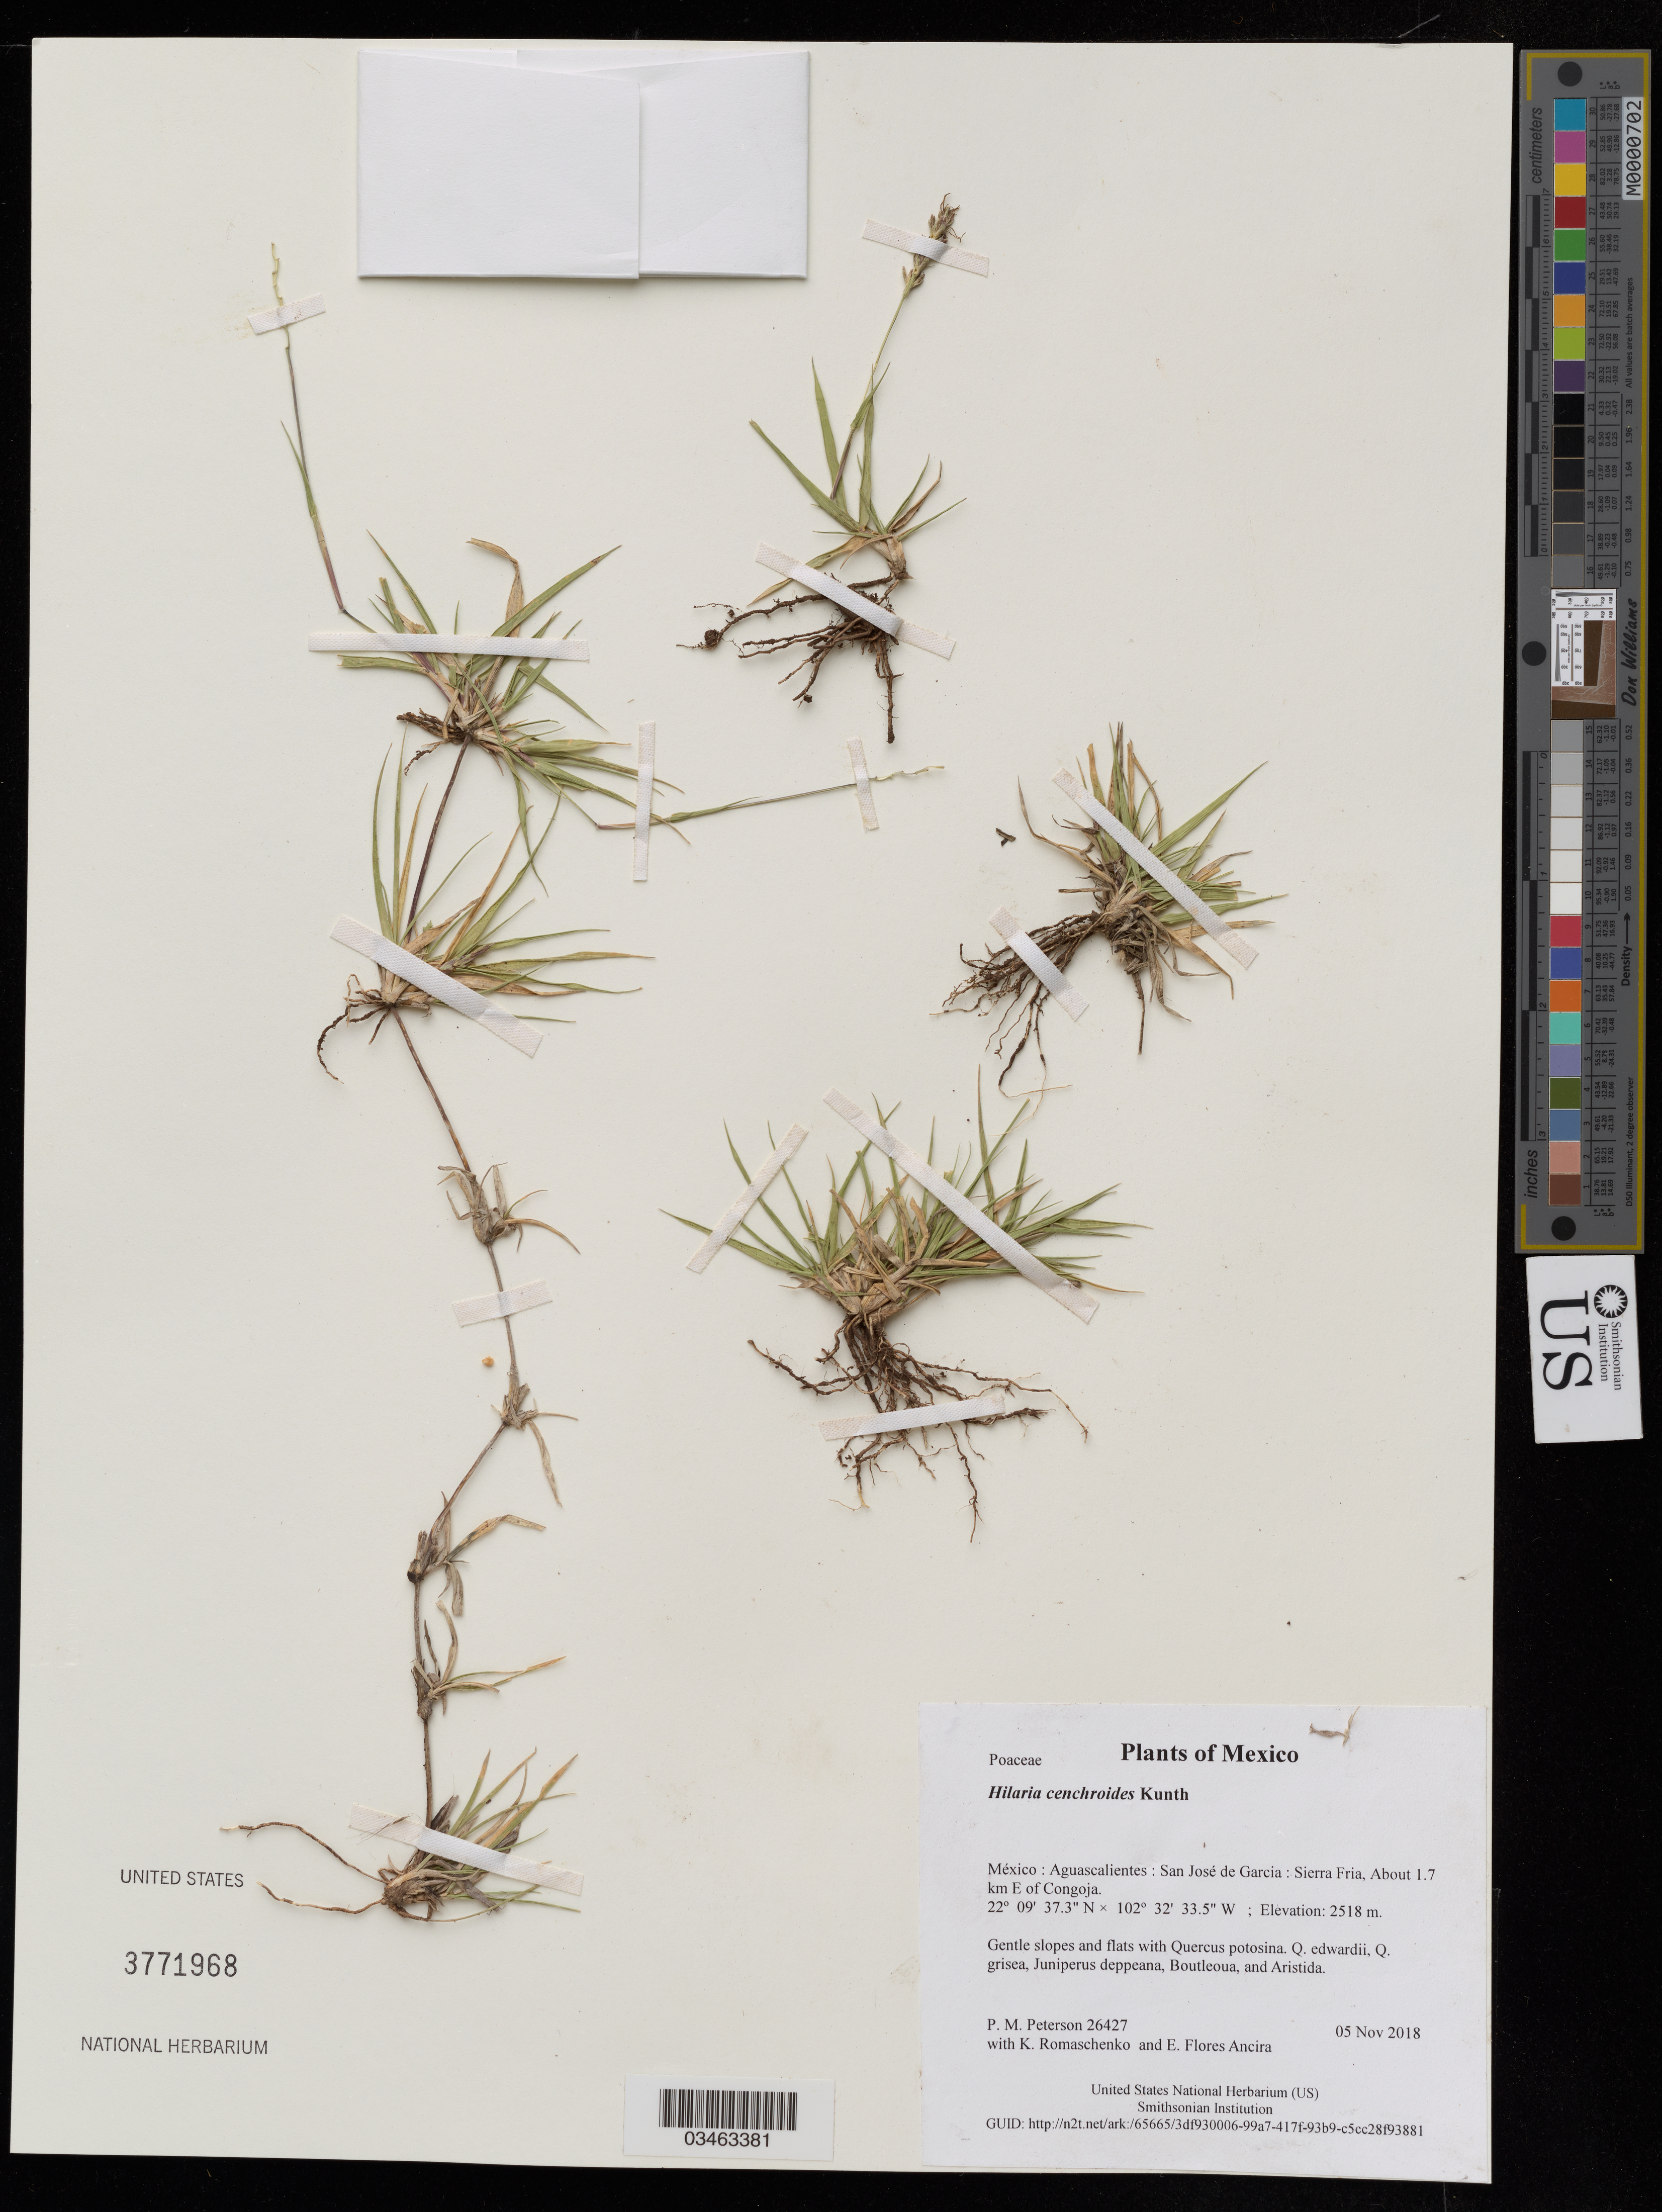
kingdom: Plantae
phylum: Tracheophyta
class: Liliopsida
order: Poales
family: Poaceae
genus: Hilaria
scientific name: Hilaria cenchroides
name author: Kunth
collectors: P. M. Peterson, K. Romaschenko & E. Flores Ancira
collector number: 26427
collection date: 2018-11-05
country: México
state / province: Aguascalientes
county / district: San José de Garcia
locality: Sierra Fria, About 1.7 km E of Congoja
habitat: Gentle slopes and flats with Quercus potosina. Q. edwardii, Q. grisea, Juniperus deppeana, Boutleoua, and Aristida.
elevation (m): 2518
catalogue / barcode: US 3771968